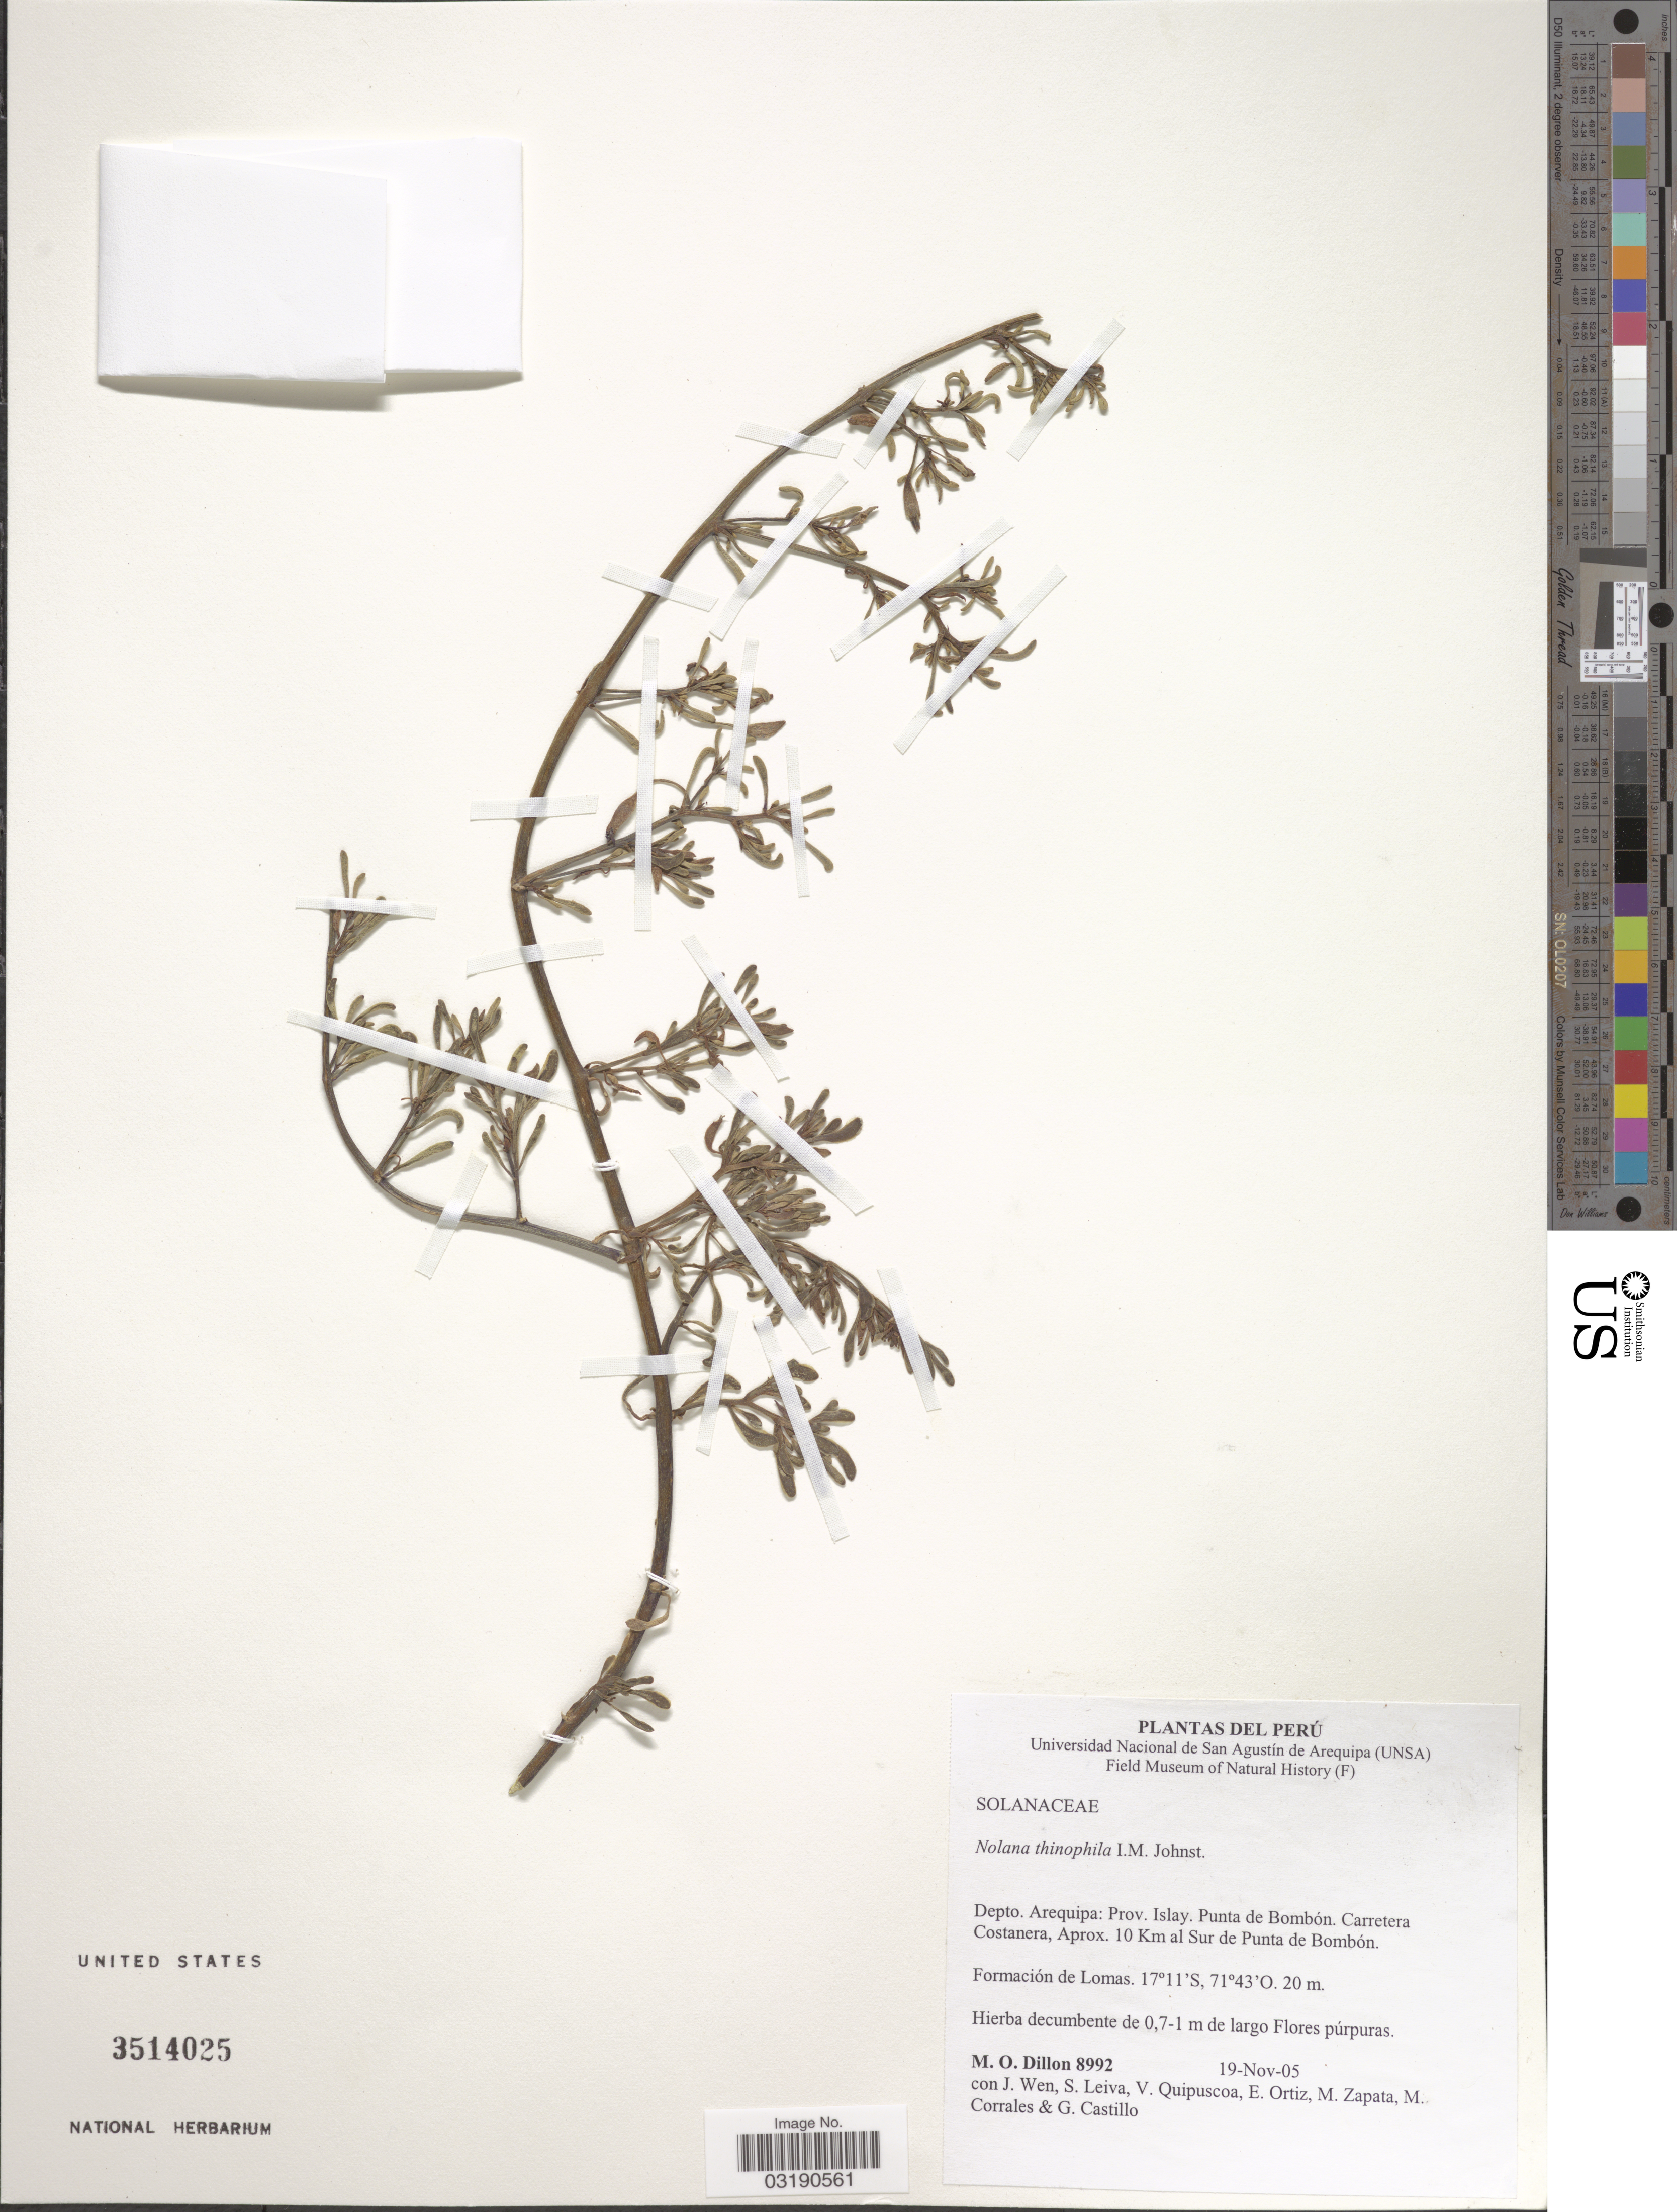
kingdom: Plantae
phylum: Tracheophyta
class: Magnoliopsida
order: Solanales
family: Solanaceae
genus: Nolana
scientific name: Nolana thinophila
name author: I.M. Johnst.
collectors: M. O. Dillon, J. Wen, S. Leiva, V. Quipuscoa & et al.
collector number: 8992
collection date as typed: Transcribed d/m/y: 19/11/5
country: Peru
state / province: Arequipa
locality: Depto. Arequipa: Prov. Islay. Punta de Bombón. Carretera Costanera, Aprox. 10 Km al Sur de Punta de Bombón.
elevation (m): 20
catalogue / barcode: US 3514025